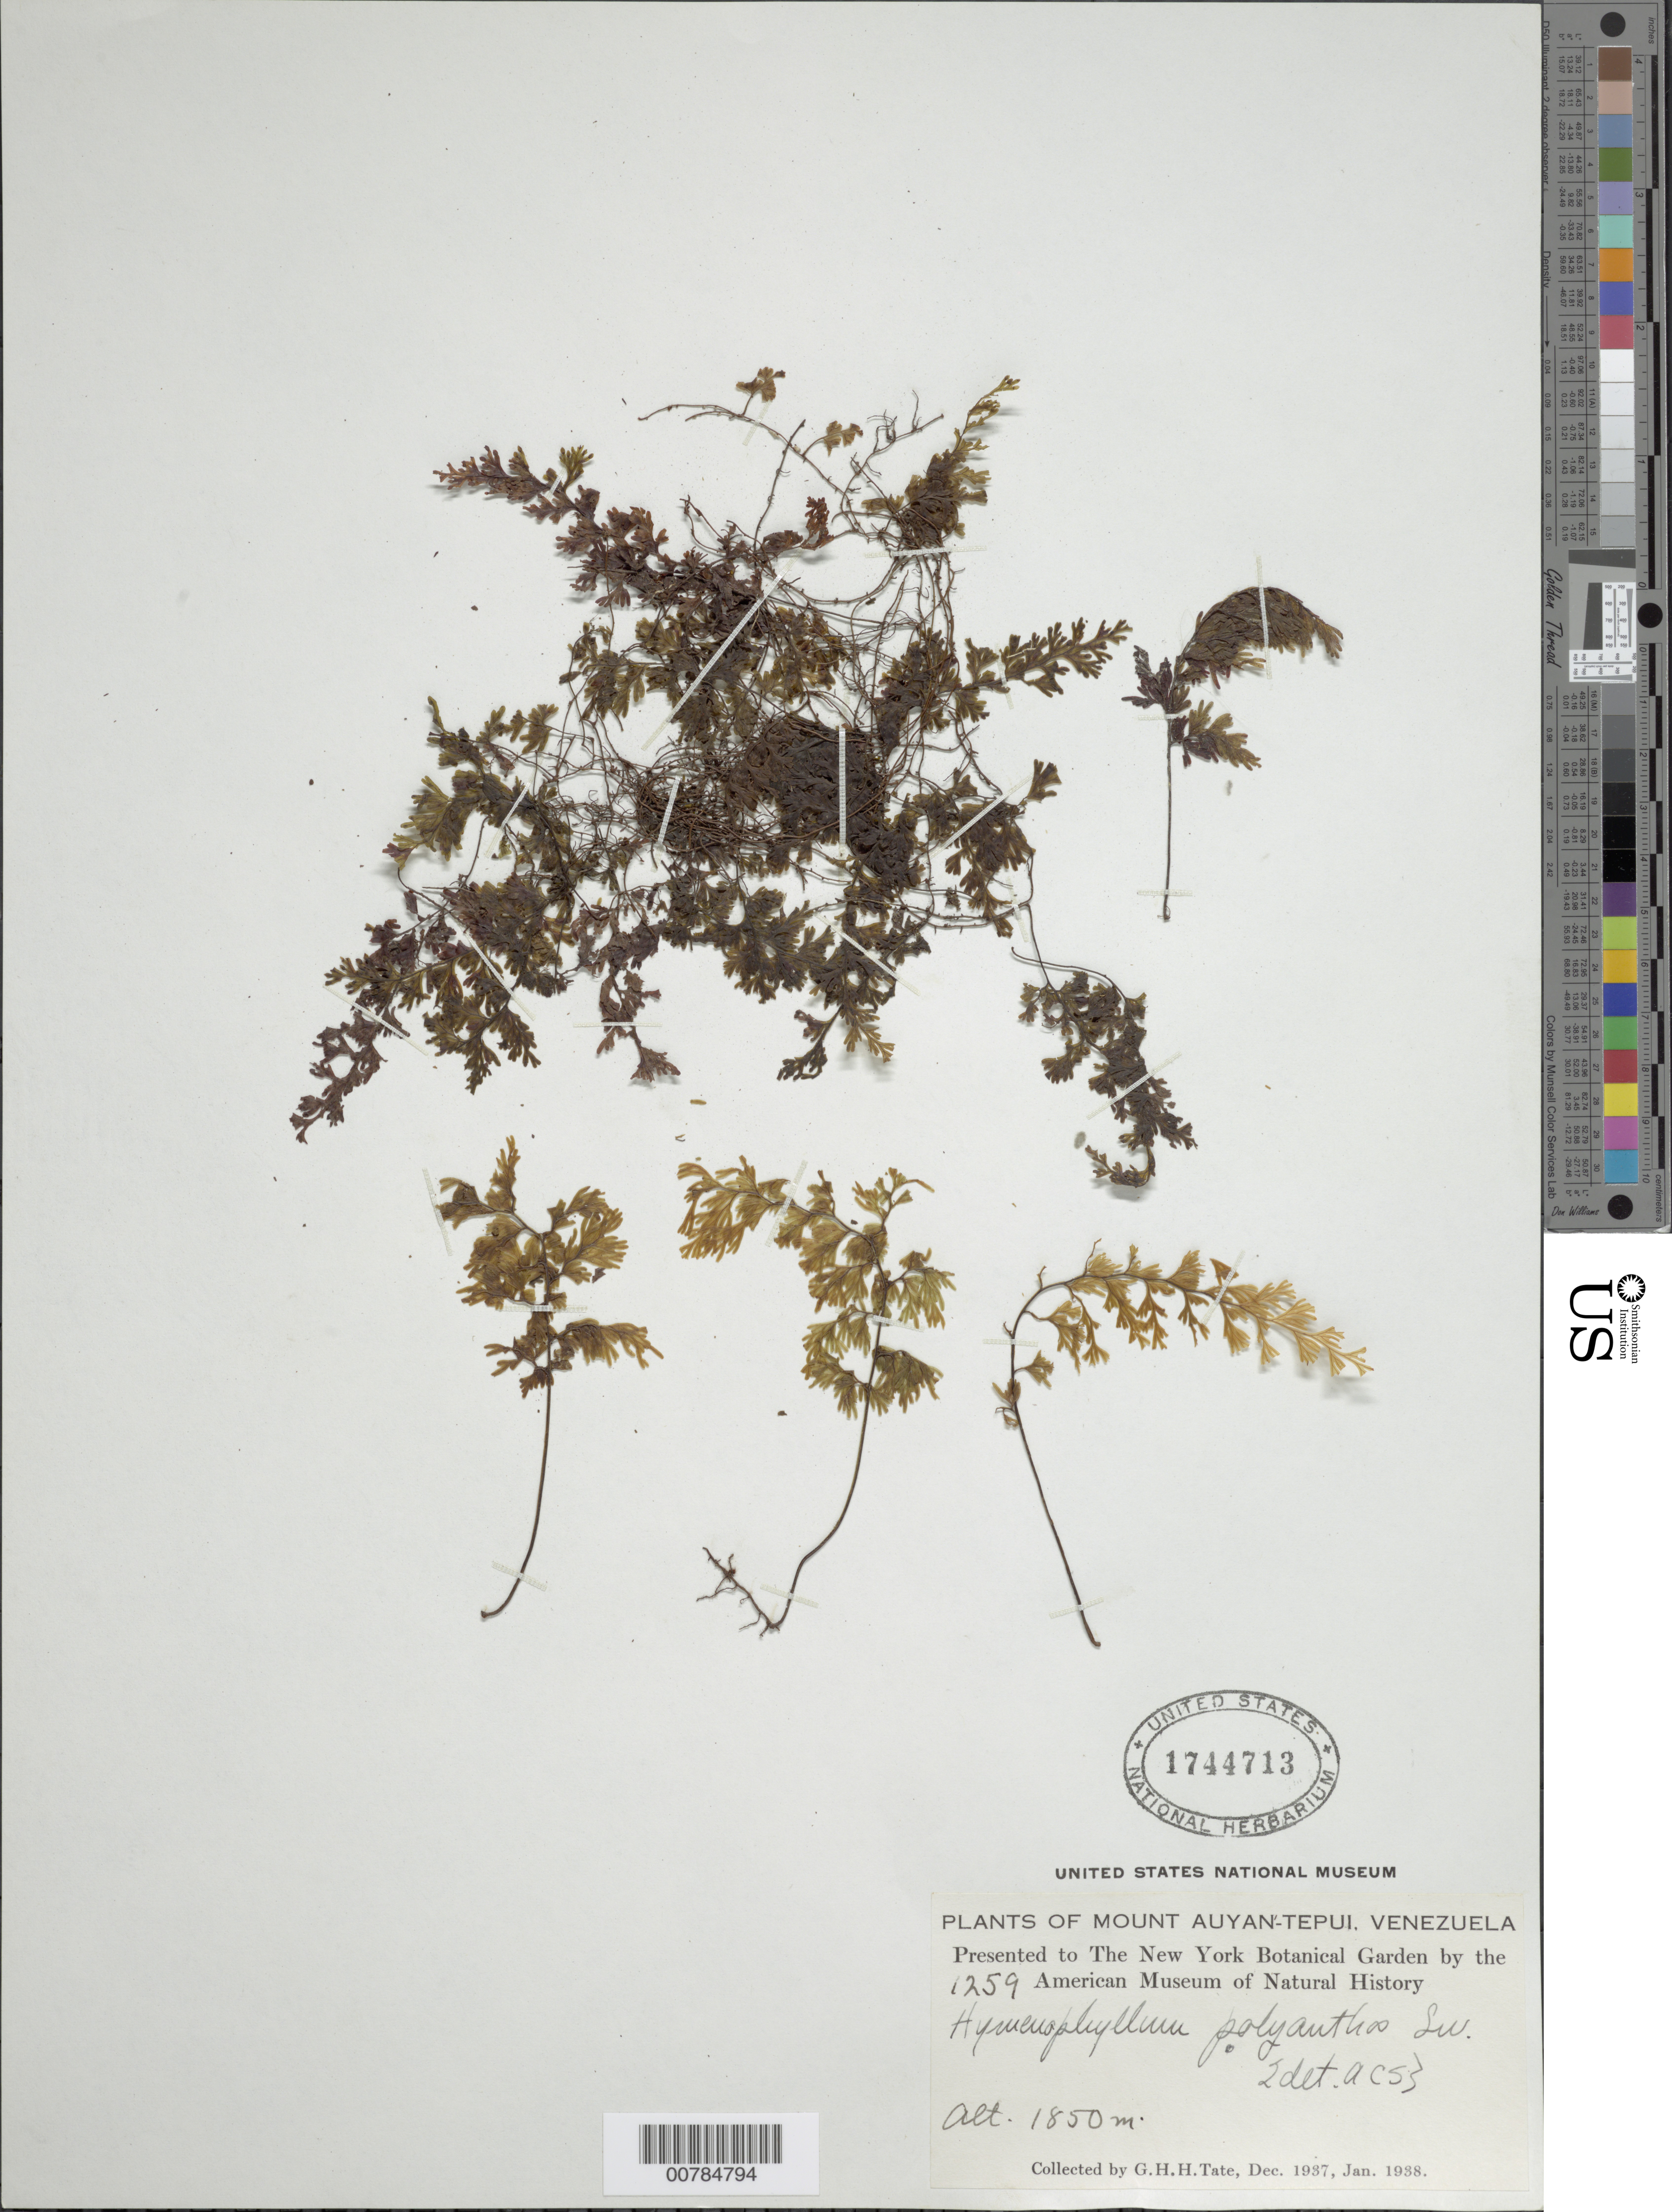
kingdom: Plantae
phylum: Tracheophyta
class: Polypodiopsida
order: Hymenophyllales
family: Hymenophyllaceae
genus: Hymenophyllum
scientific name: Hymenophyllum polyanthos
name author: (Sw.) Sw.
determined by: Smith, A. C.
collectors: G. H. H.Tate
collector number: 1259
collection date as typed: Dec-37 to Jan-38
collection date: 1937-12/1938-01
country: Venezuela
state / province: Bolívar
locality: Mt. Auyan-tepuí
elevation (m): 1850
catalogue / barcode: US 1744713